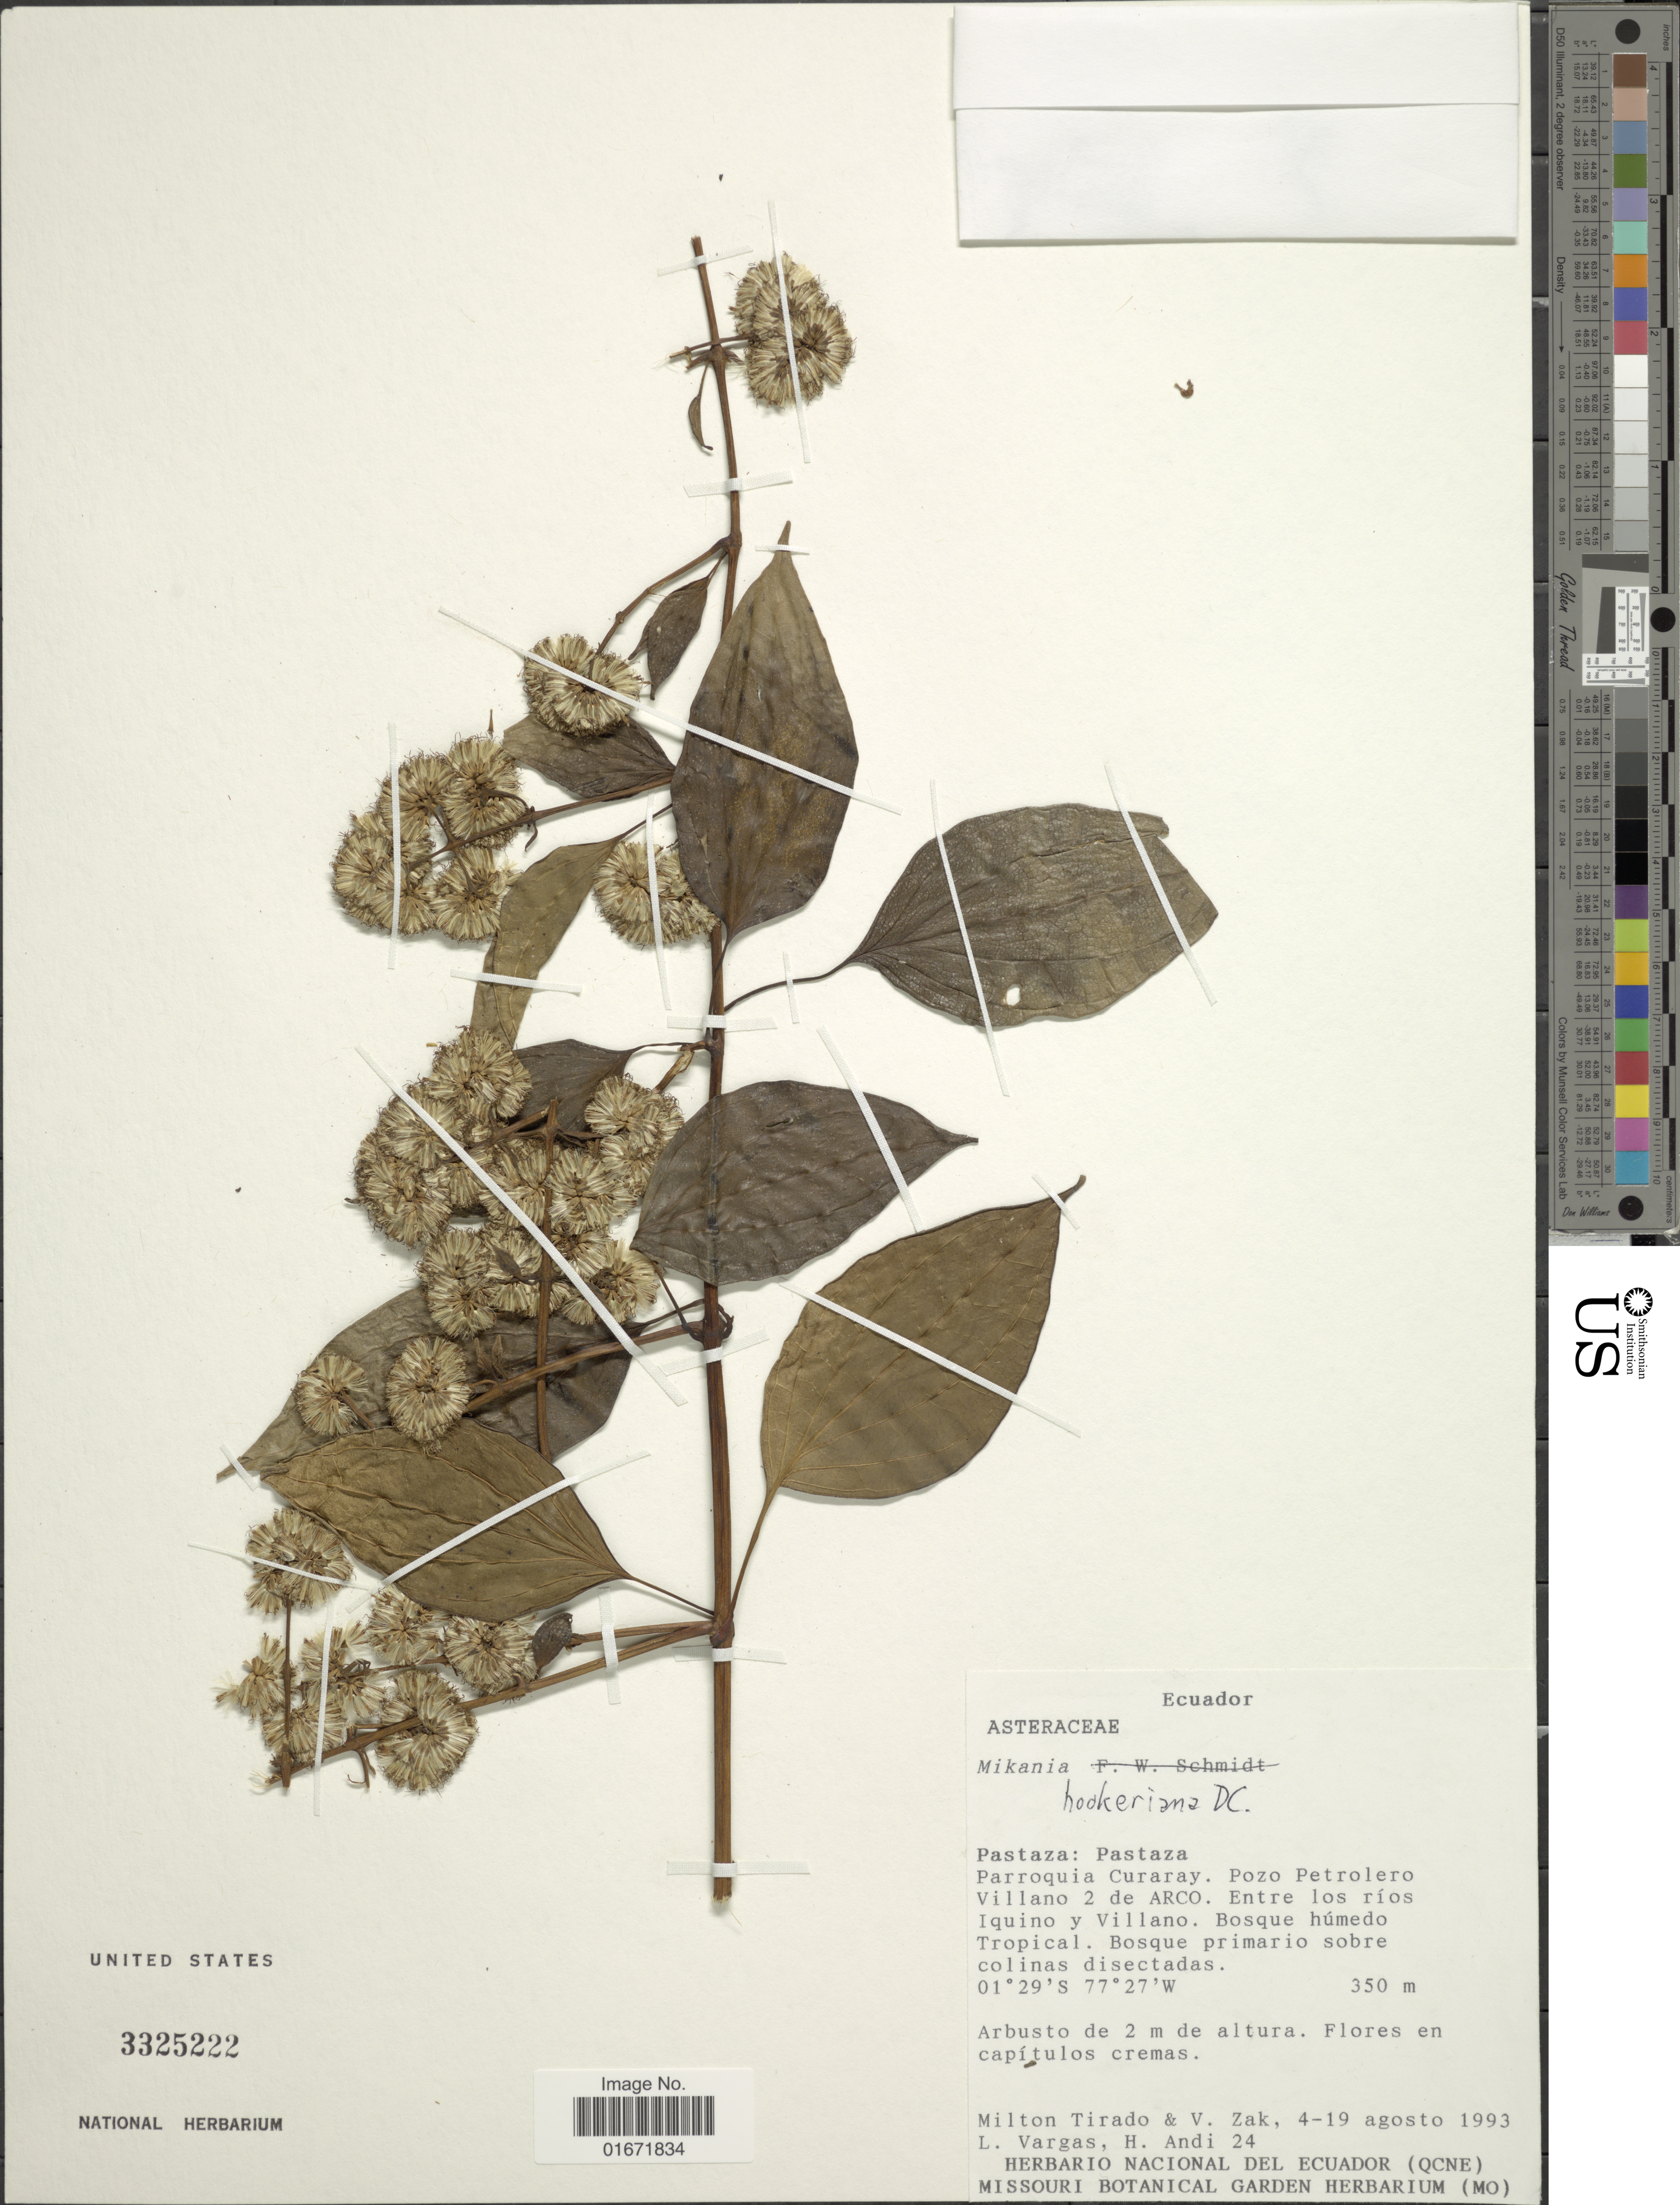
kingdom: Plantae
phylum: Tracheophyta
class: Magnoliopsida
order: Asterales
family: Asteraceae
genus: Mikania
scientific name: Mikania hookeriana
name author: DC.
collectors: M. Tirado, V. Zak, L. Vargas & H. Andi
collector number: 24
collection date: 1993-08-04/1993-08-19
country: Ecuador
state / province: Pastaza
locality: Pastaza: Pastaza. Parroquia Curaray. Pozo Petrolero Villano 2 de ARCO. Entre los rios Iquino y Villano. Bosque húmedo Tropical.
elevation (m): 350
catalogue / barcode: US 3325222